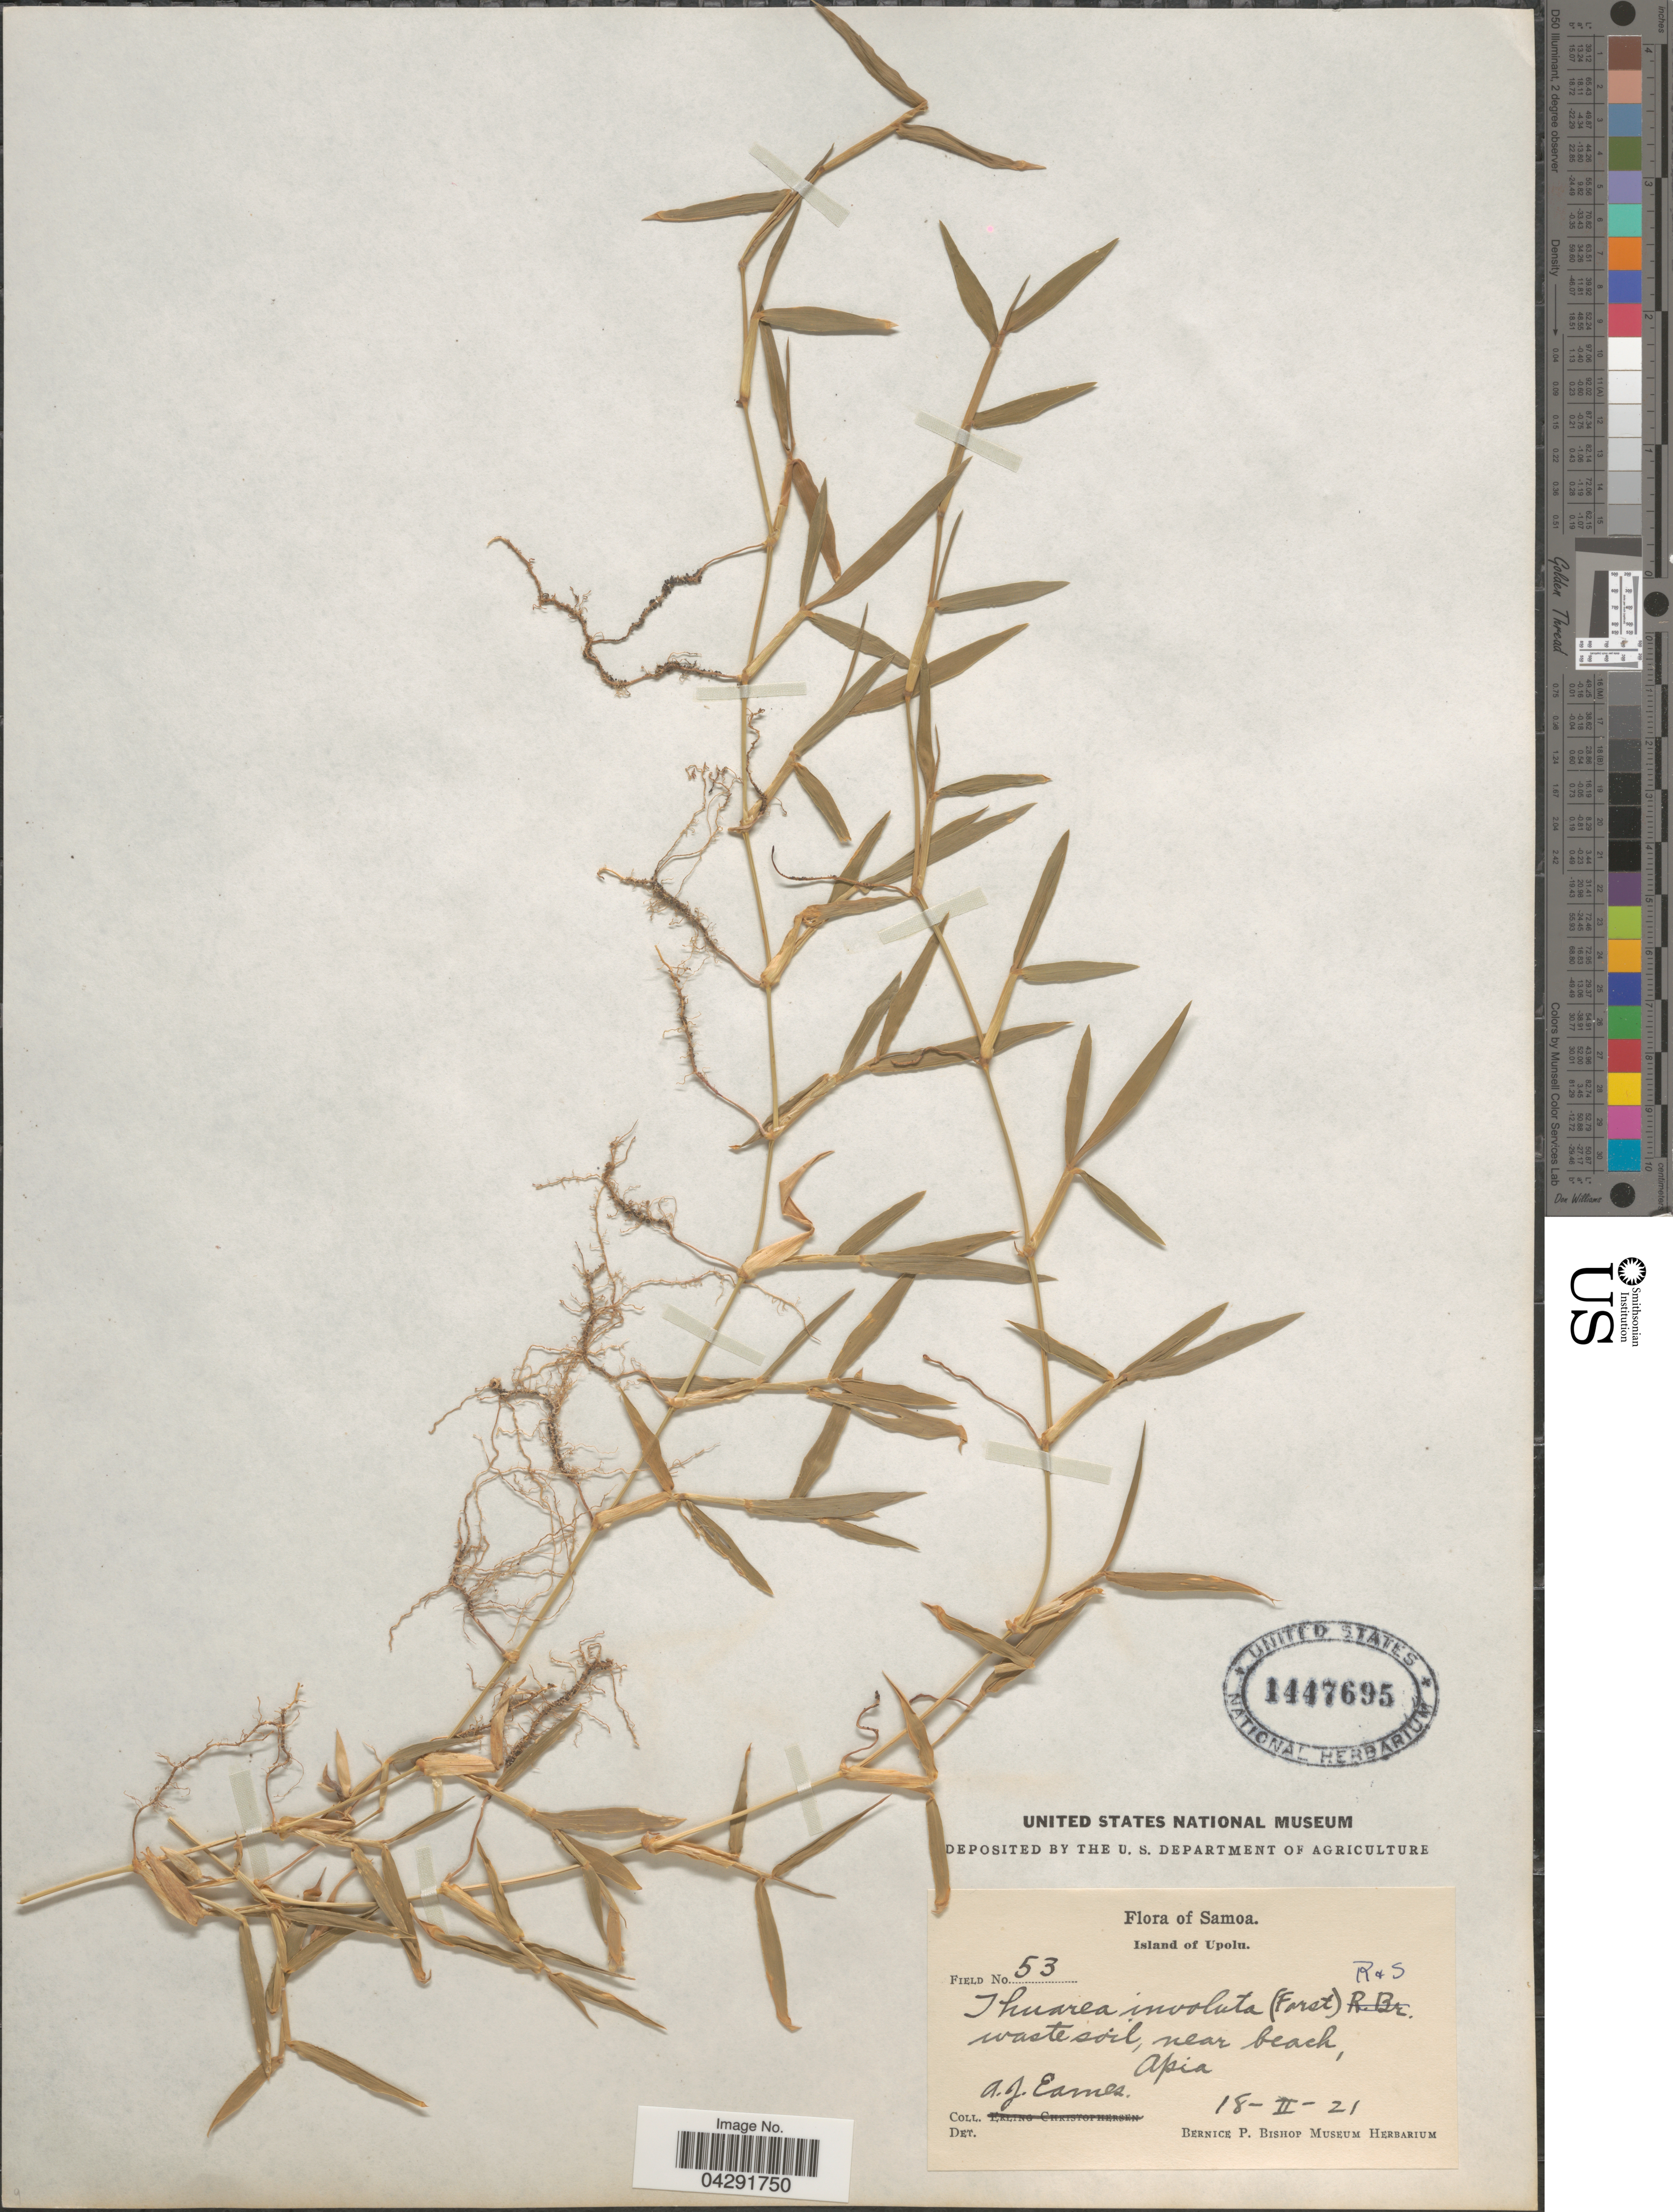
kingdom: Plantae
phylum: Tracheophyta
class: Liliopsida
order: Poales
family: Poaceae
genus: Thuarea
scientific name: Thuarea involuta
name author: (G. Forst.) R. Br. ex Sm.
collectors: A. J. Eames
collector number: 53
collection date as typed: Transcribed d/m/y: 18/2/21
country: Samoa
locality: Samoa. Island of Upolu. Waste soil, near beach, Apia.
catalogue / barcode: US 1447695